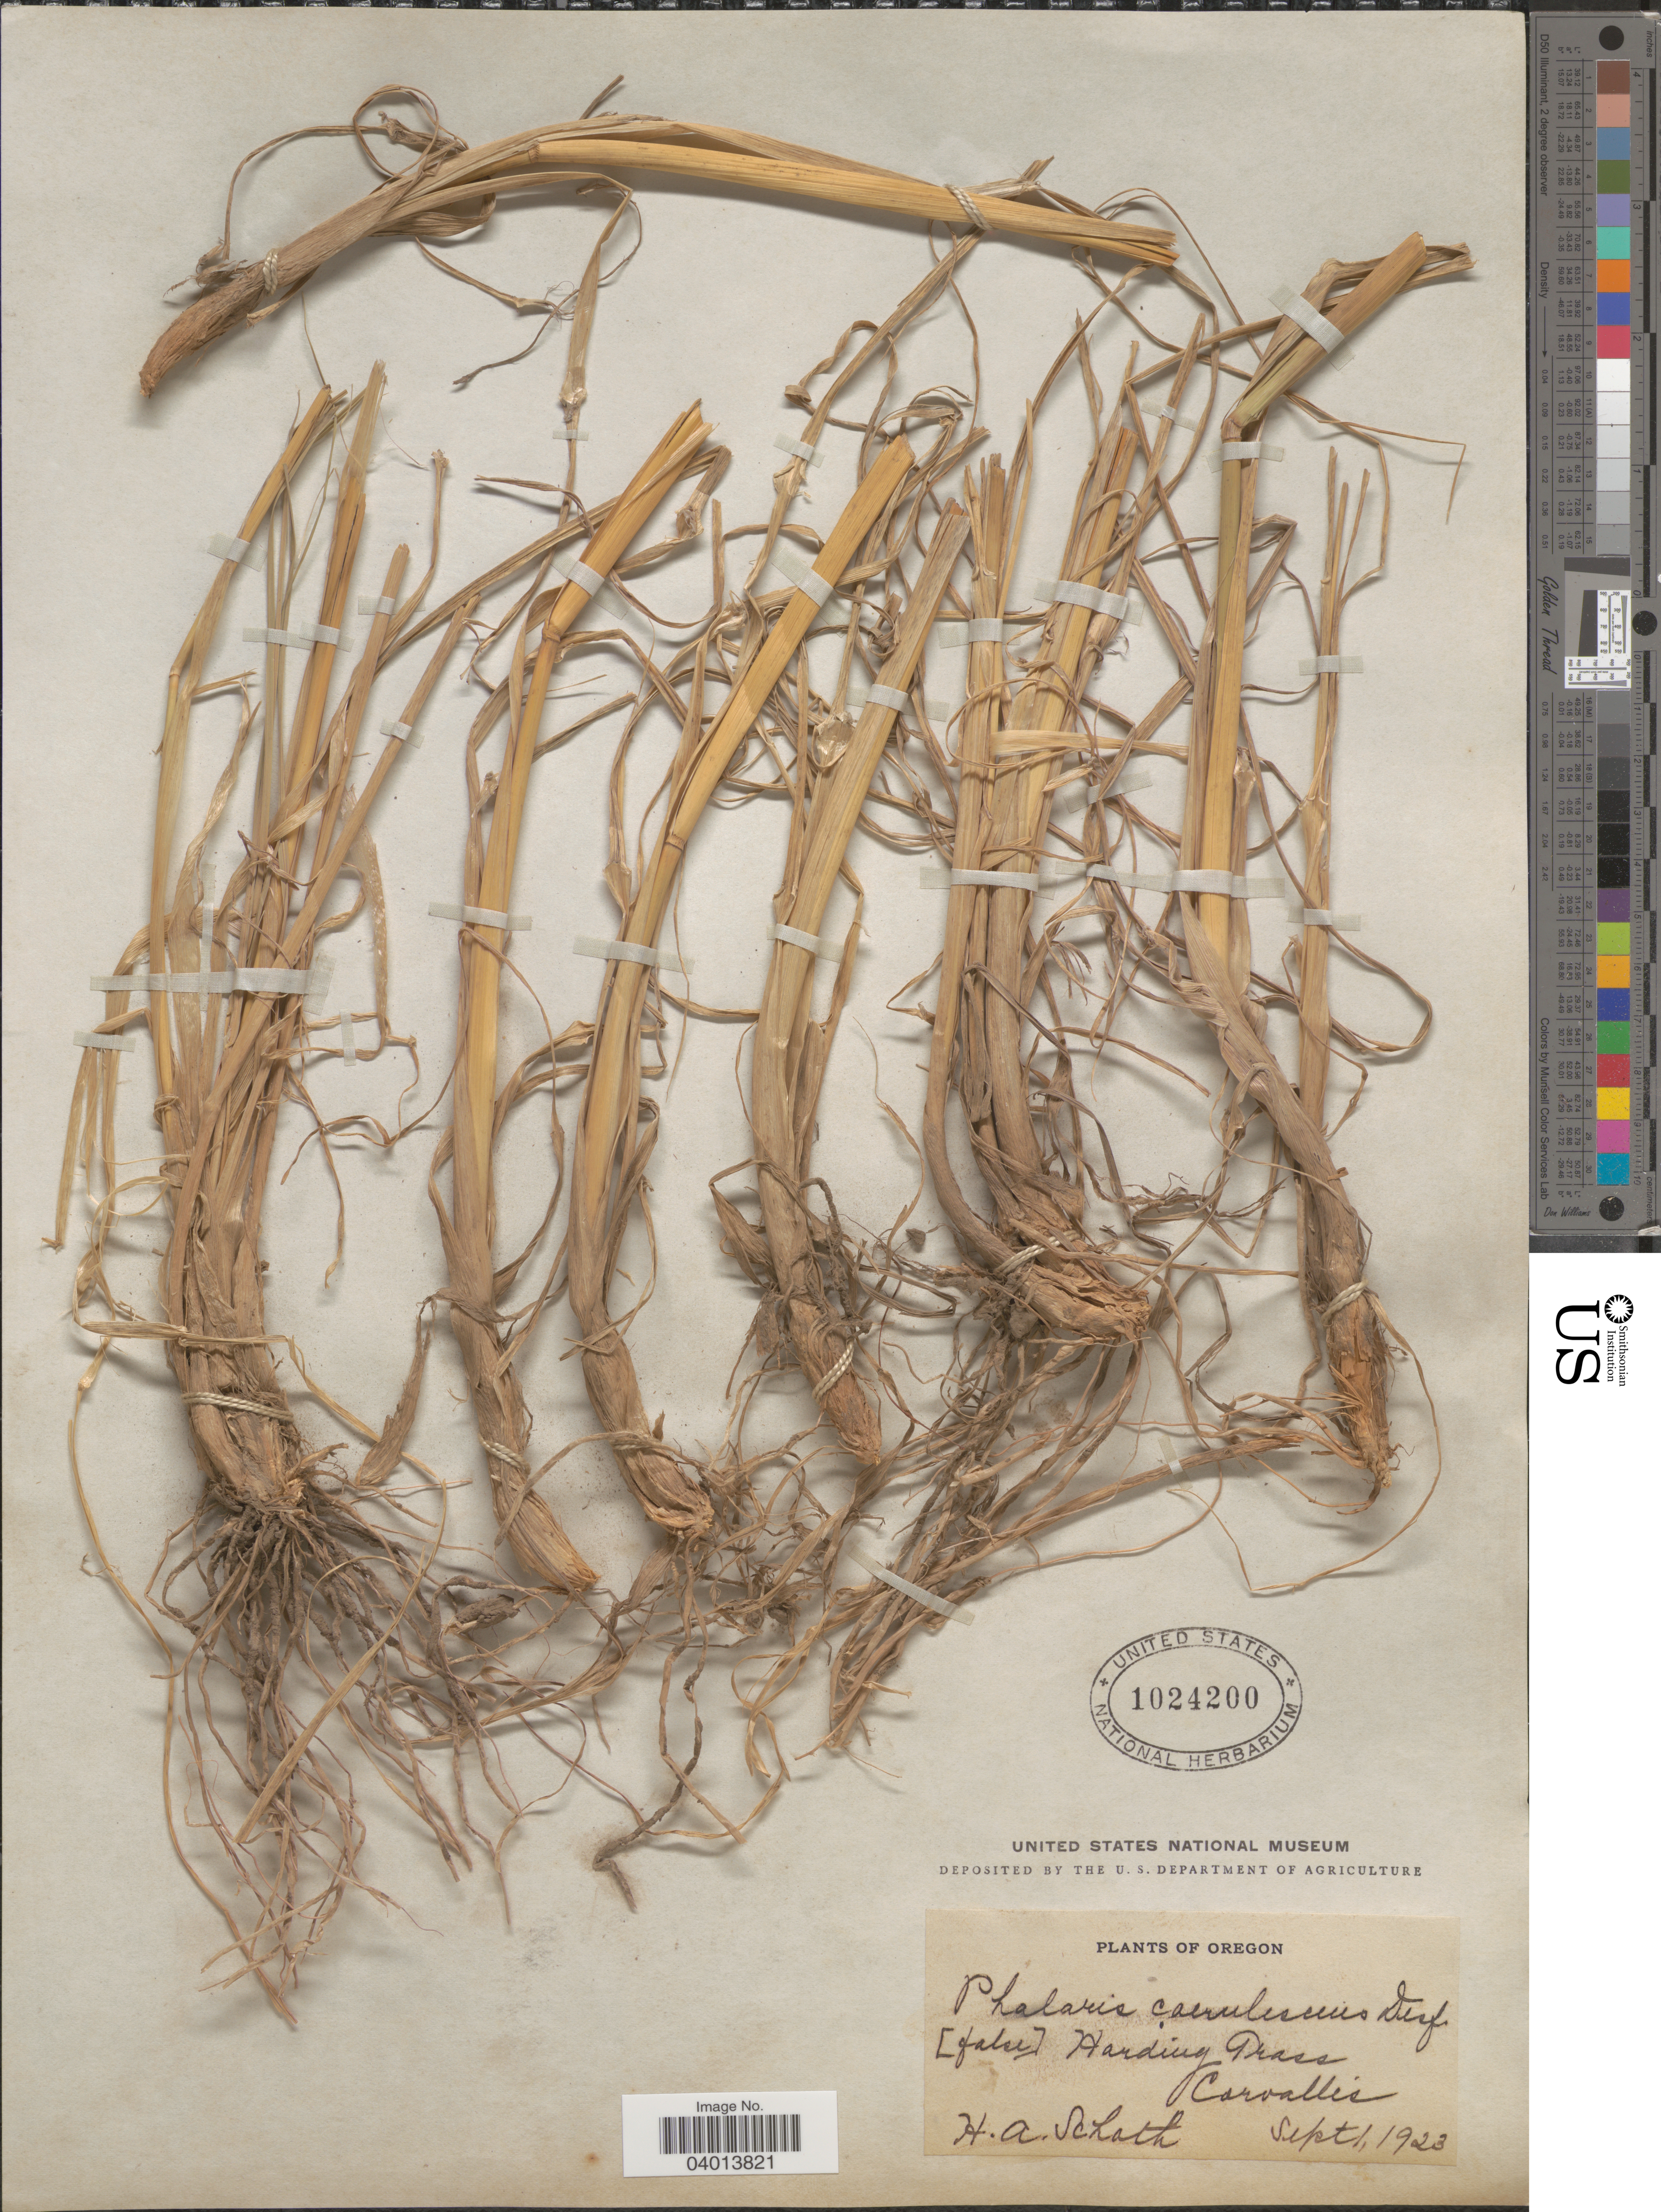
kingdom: Plantae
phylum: Tracheophyta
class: Liliopsida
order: Poales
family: Poaceae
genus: Phalaris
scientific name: Phalaris coerulescens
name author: Desf.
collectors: H. Schath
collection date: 1923-09-01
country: United States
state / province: Oregon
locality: Harding Pass. Corvallis.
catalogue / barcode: US 1024200